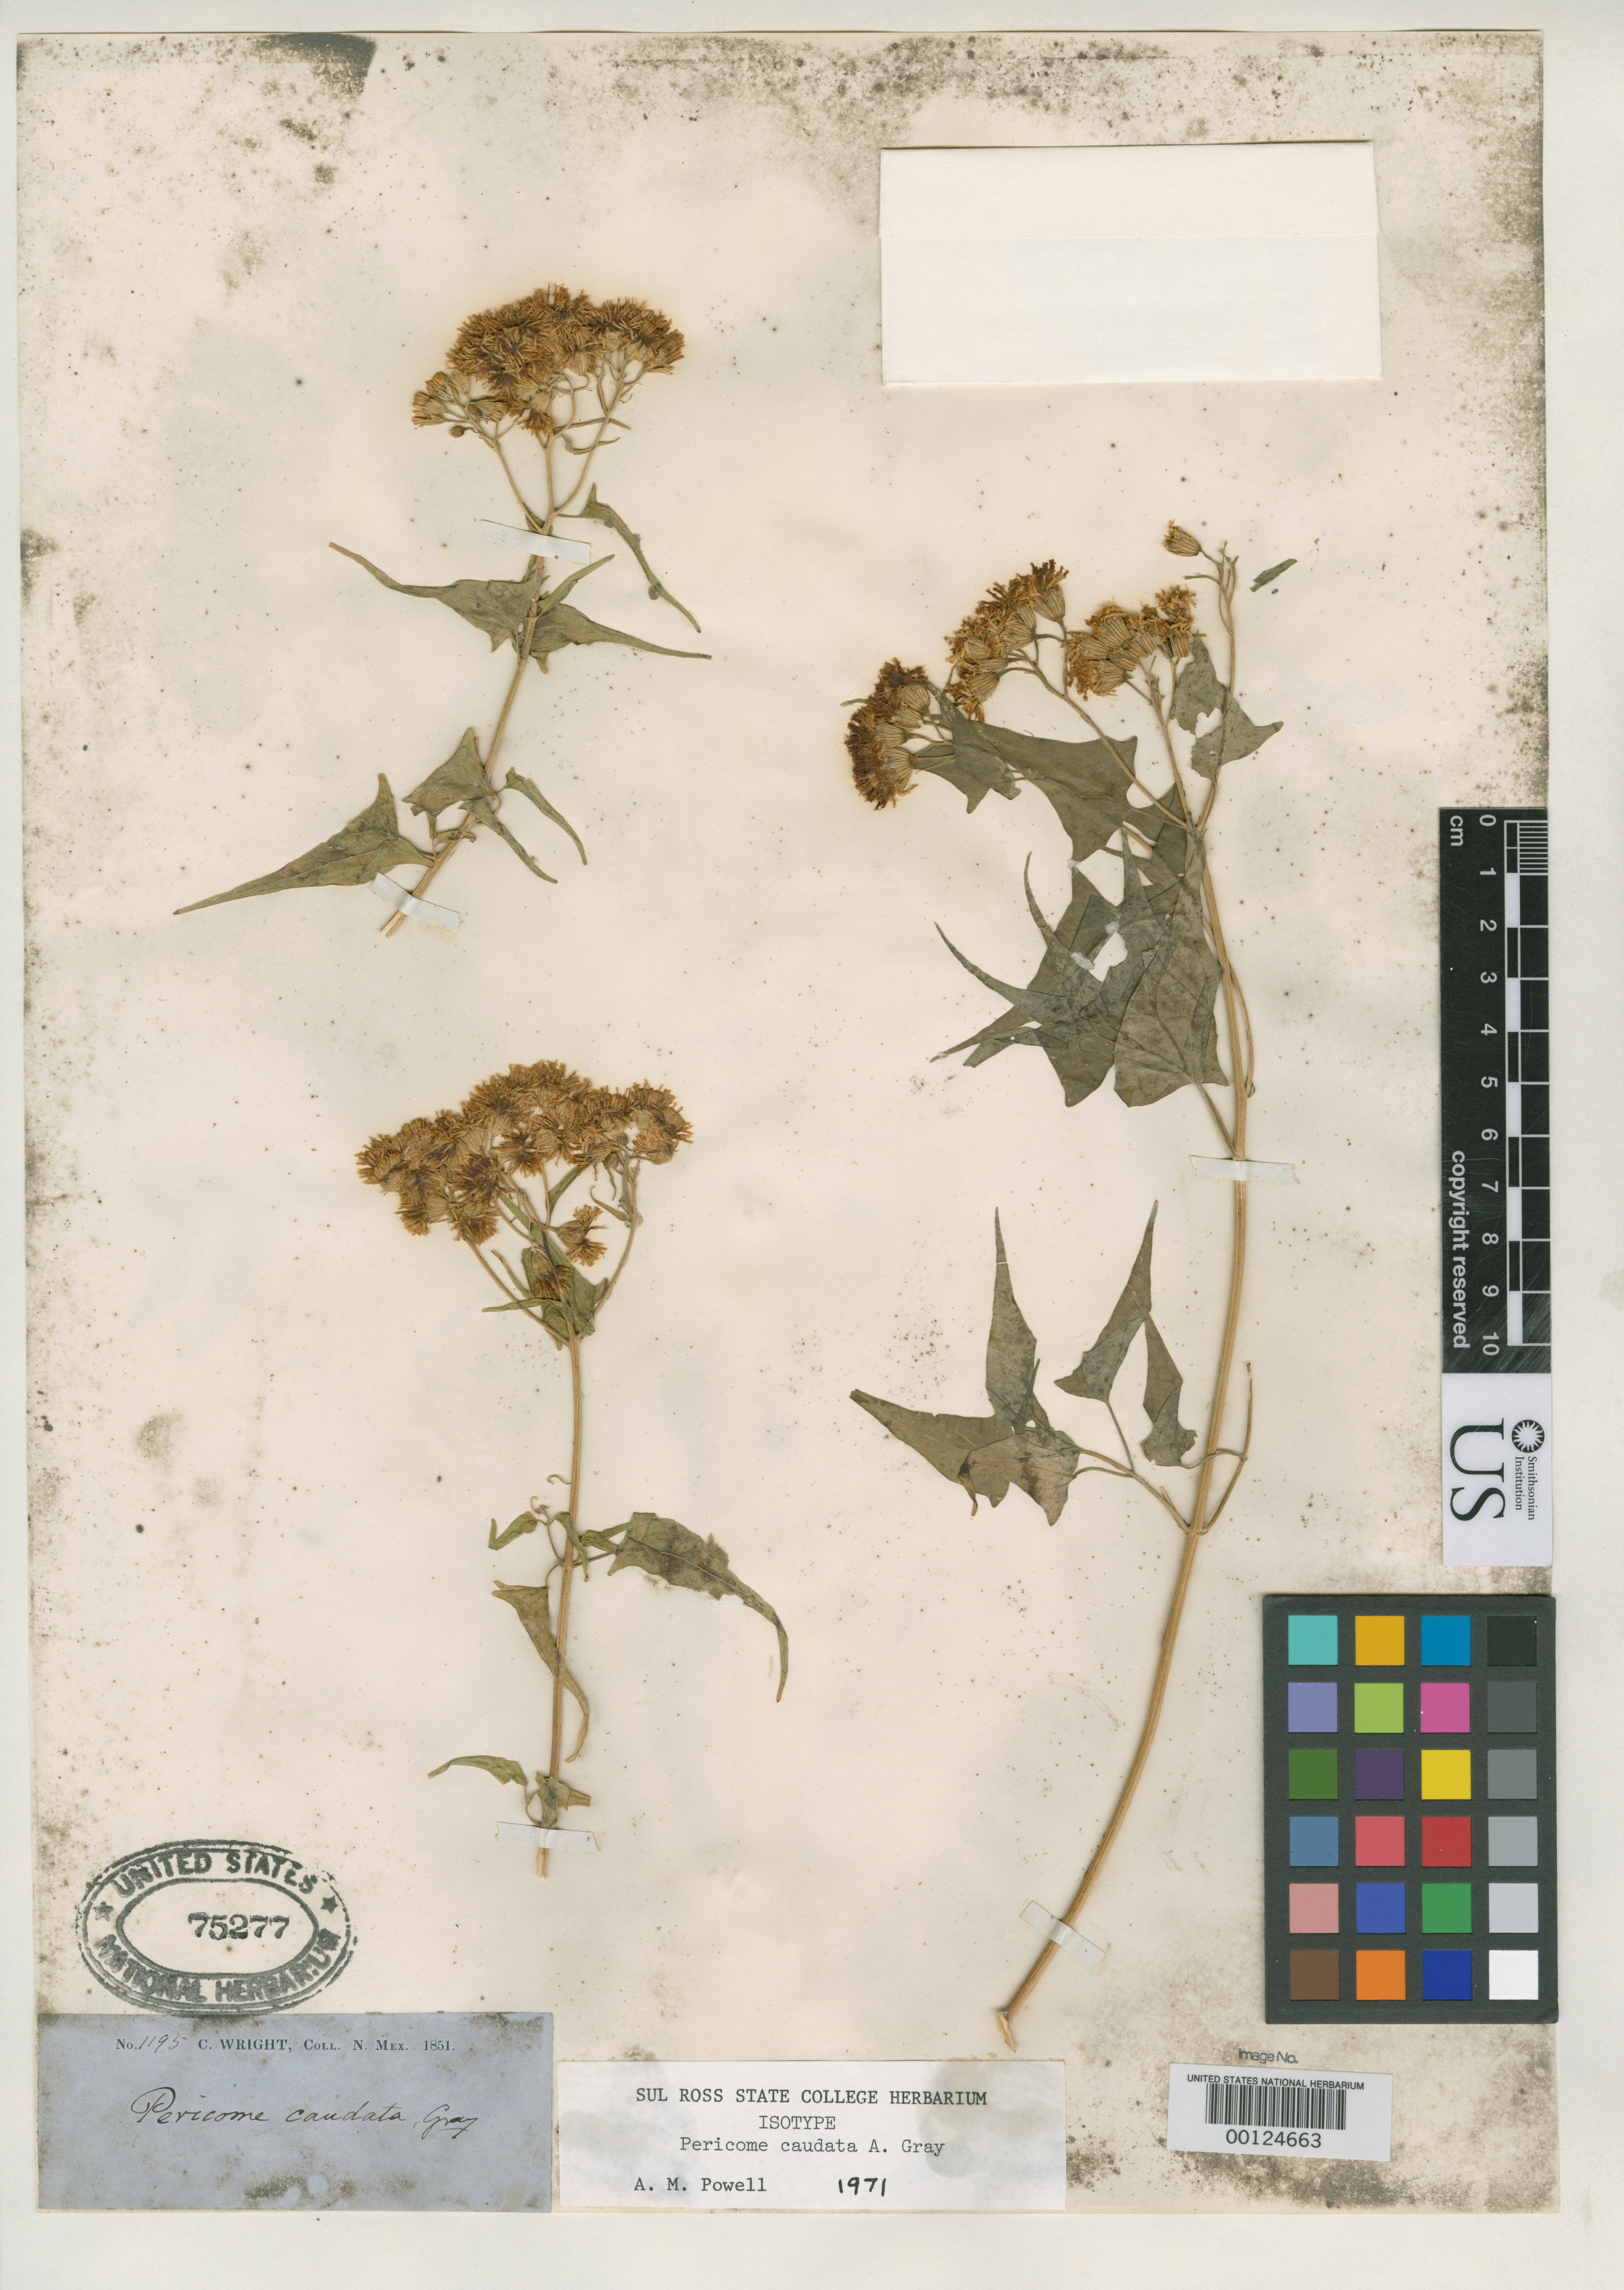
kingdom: Plantae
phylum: Tracheophyta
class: Magnoliopsida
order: Asterales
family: Asteraceae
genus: Pericome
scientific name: Pericome caudata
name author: A. Gray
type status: Type Collection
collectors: C. Wright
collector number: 1195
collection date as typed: Oct 1851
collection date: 1851-10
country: United States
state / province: New Mexico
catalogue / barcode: US 47518